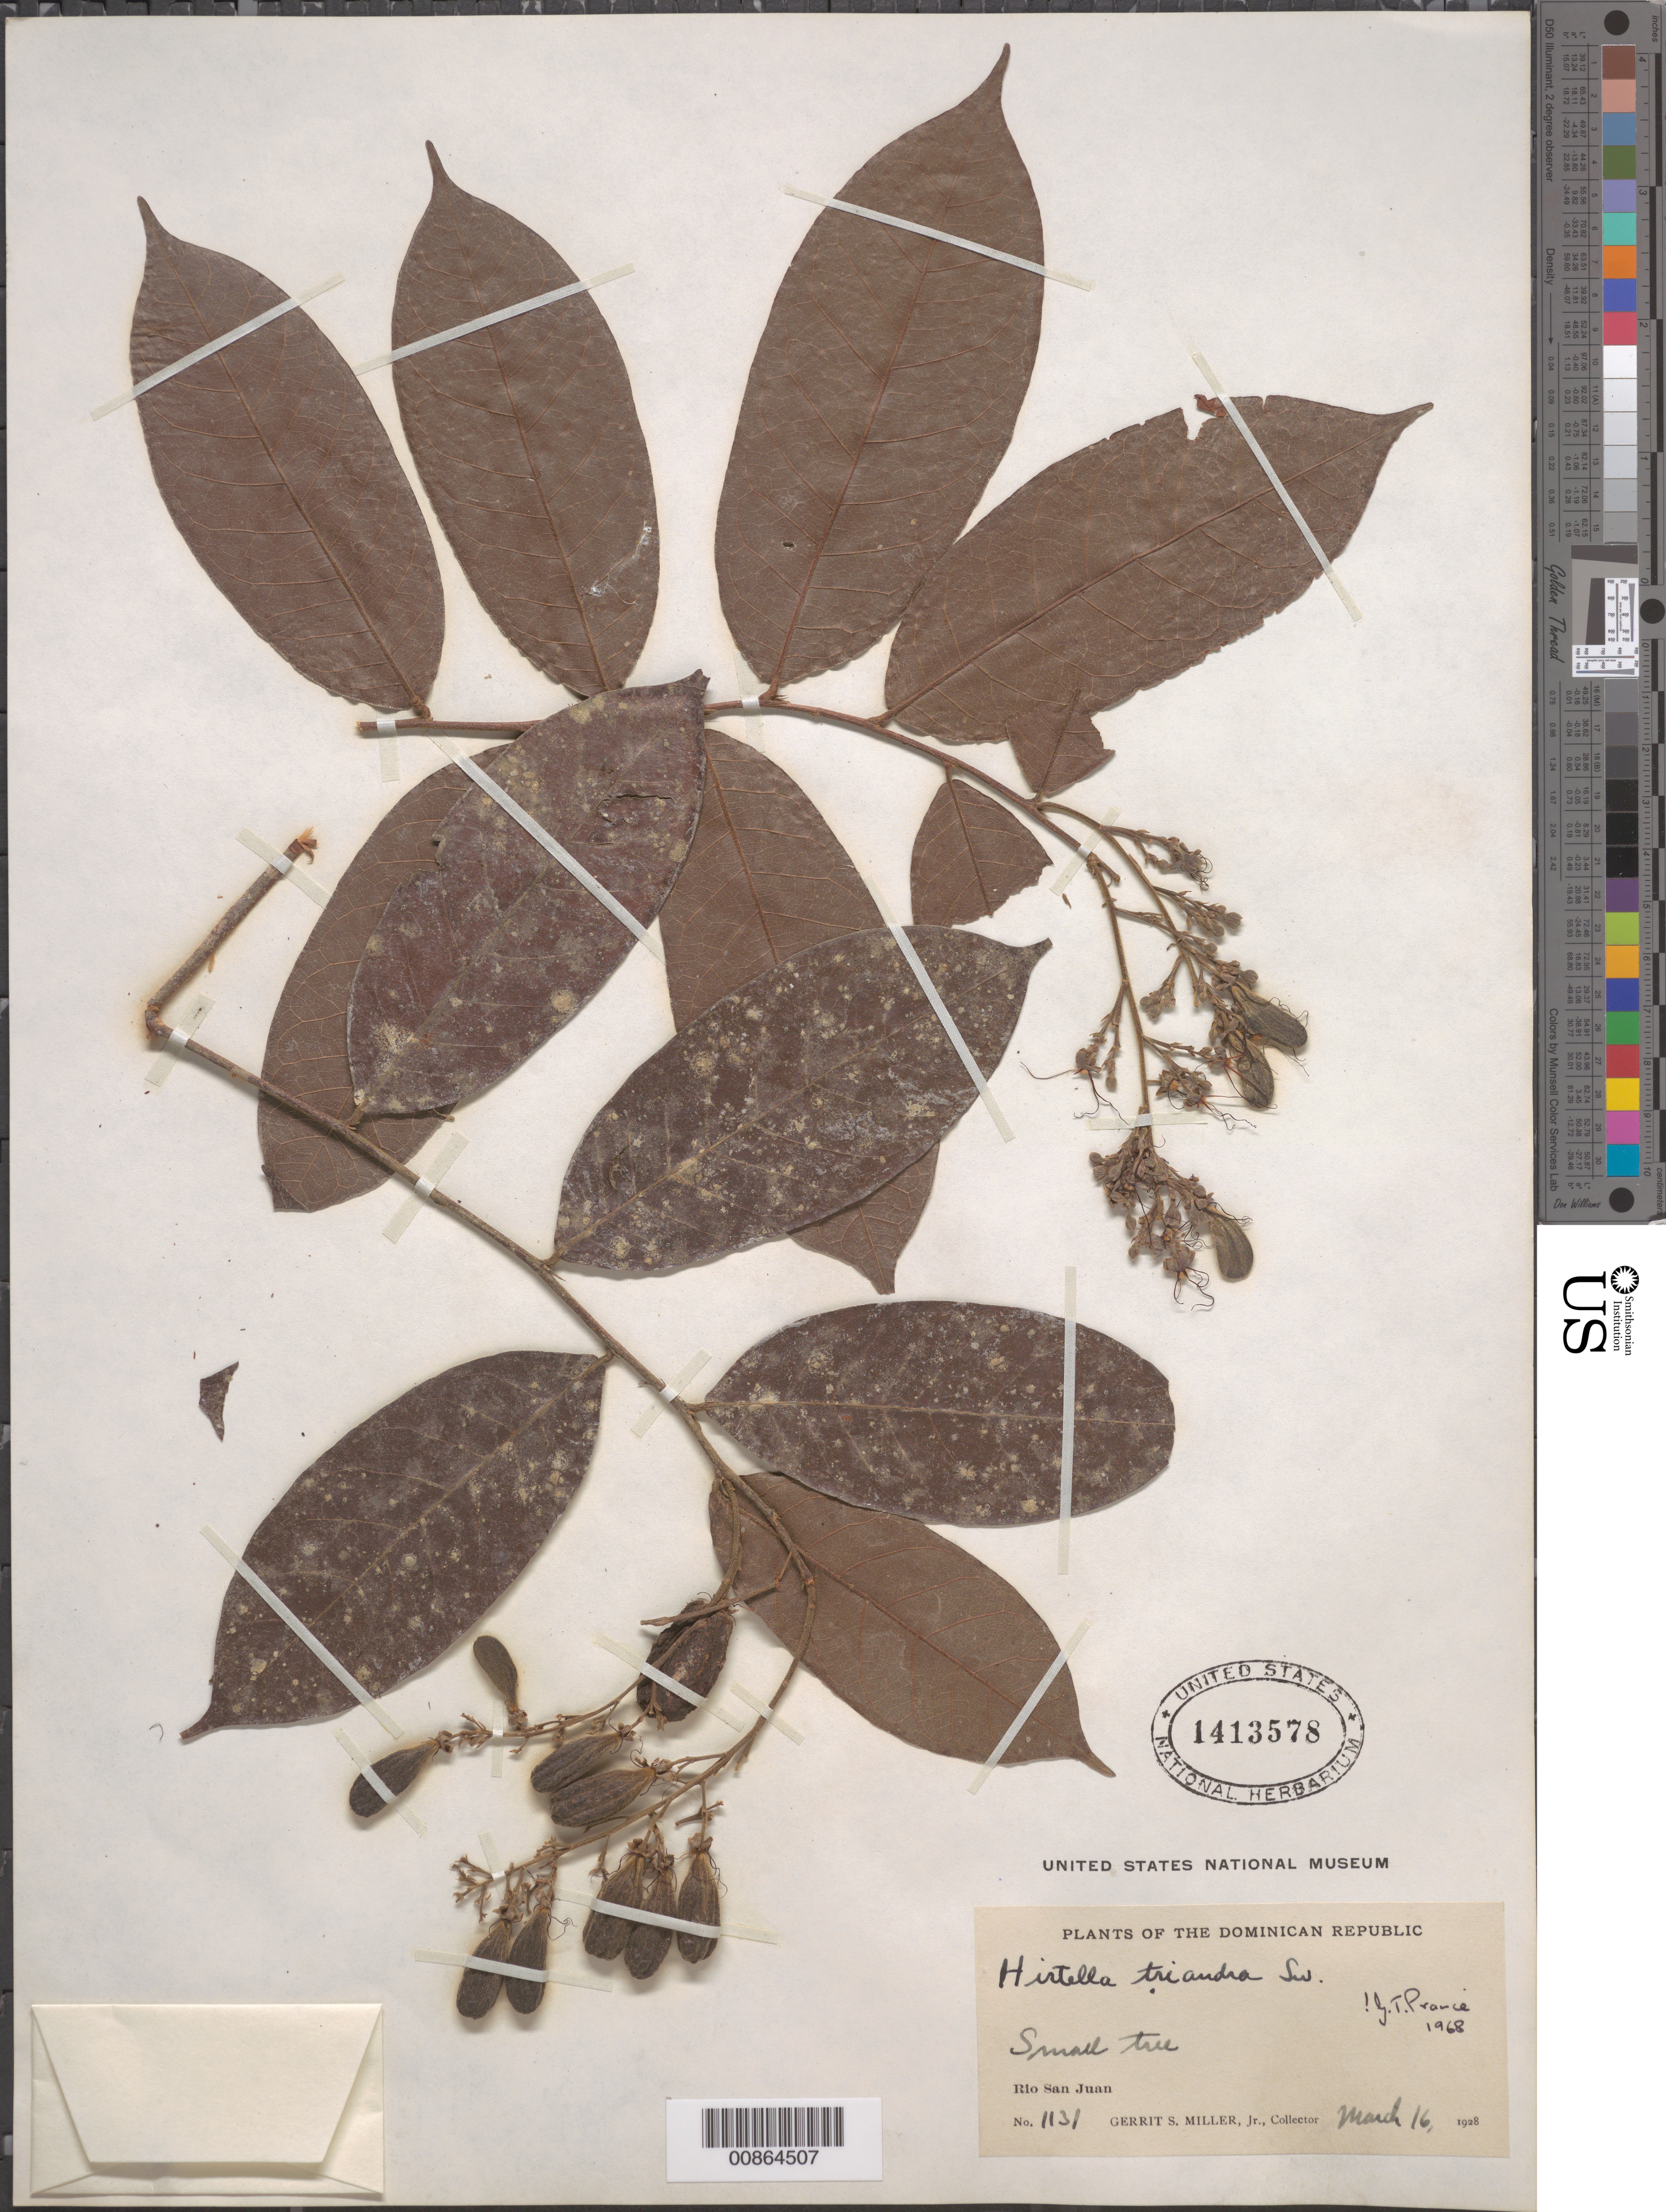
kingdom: Plantae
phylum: Tracheophyta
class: Magnoliopsida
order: Malpighiales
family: Chrysobalanaceae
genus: Hirtella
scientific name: Hirtella triandra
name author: Sw.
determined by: Prance, G. T.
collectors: G. S. Miller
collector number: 1131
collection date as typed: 16 Mar 1928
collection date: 1928-03-16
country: Dominican Republic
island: Hispaniola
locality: Río San Juan.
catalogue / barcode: US 1413578